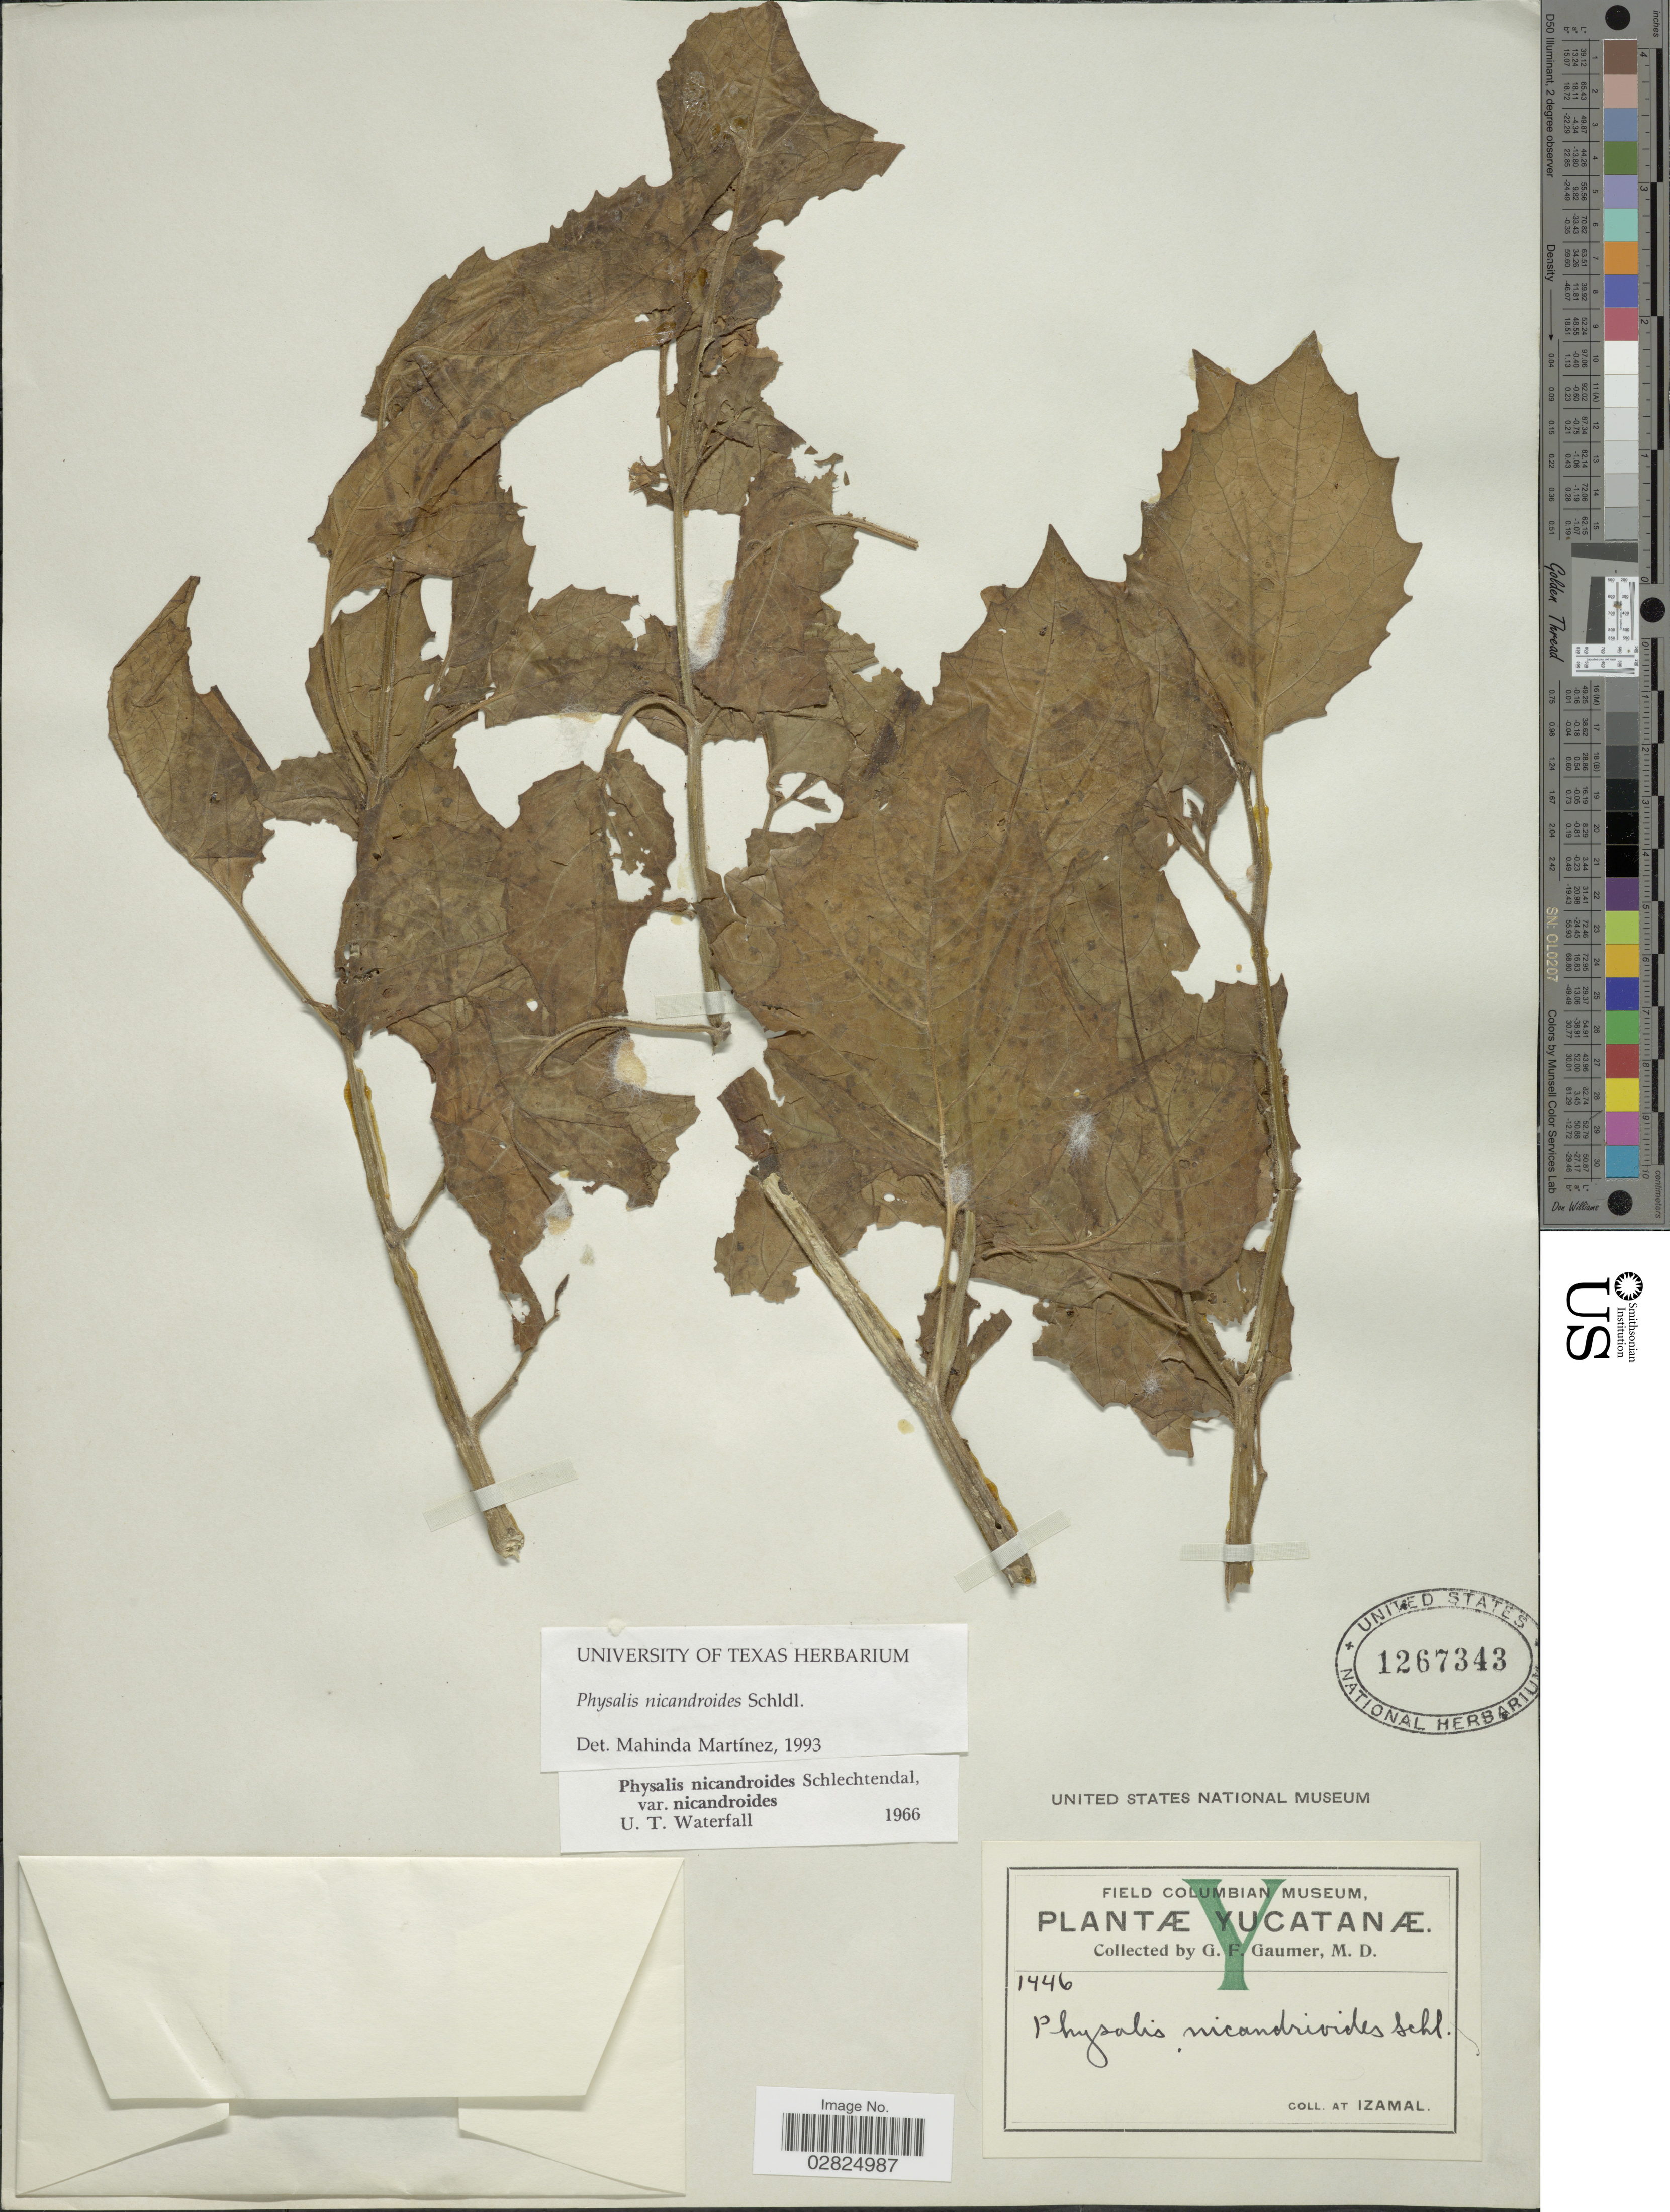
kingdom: Plantae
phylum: Tracheophyta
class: Magnoliopsida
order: Solanales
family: Solanaceae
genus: Physalis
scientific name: Physalis nicandroides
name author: Schltdl.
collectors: G. F. Gaumer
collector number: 1446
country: Mexico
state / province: Yucatán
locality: Izamal.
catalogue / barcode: US 1267343